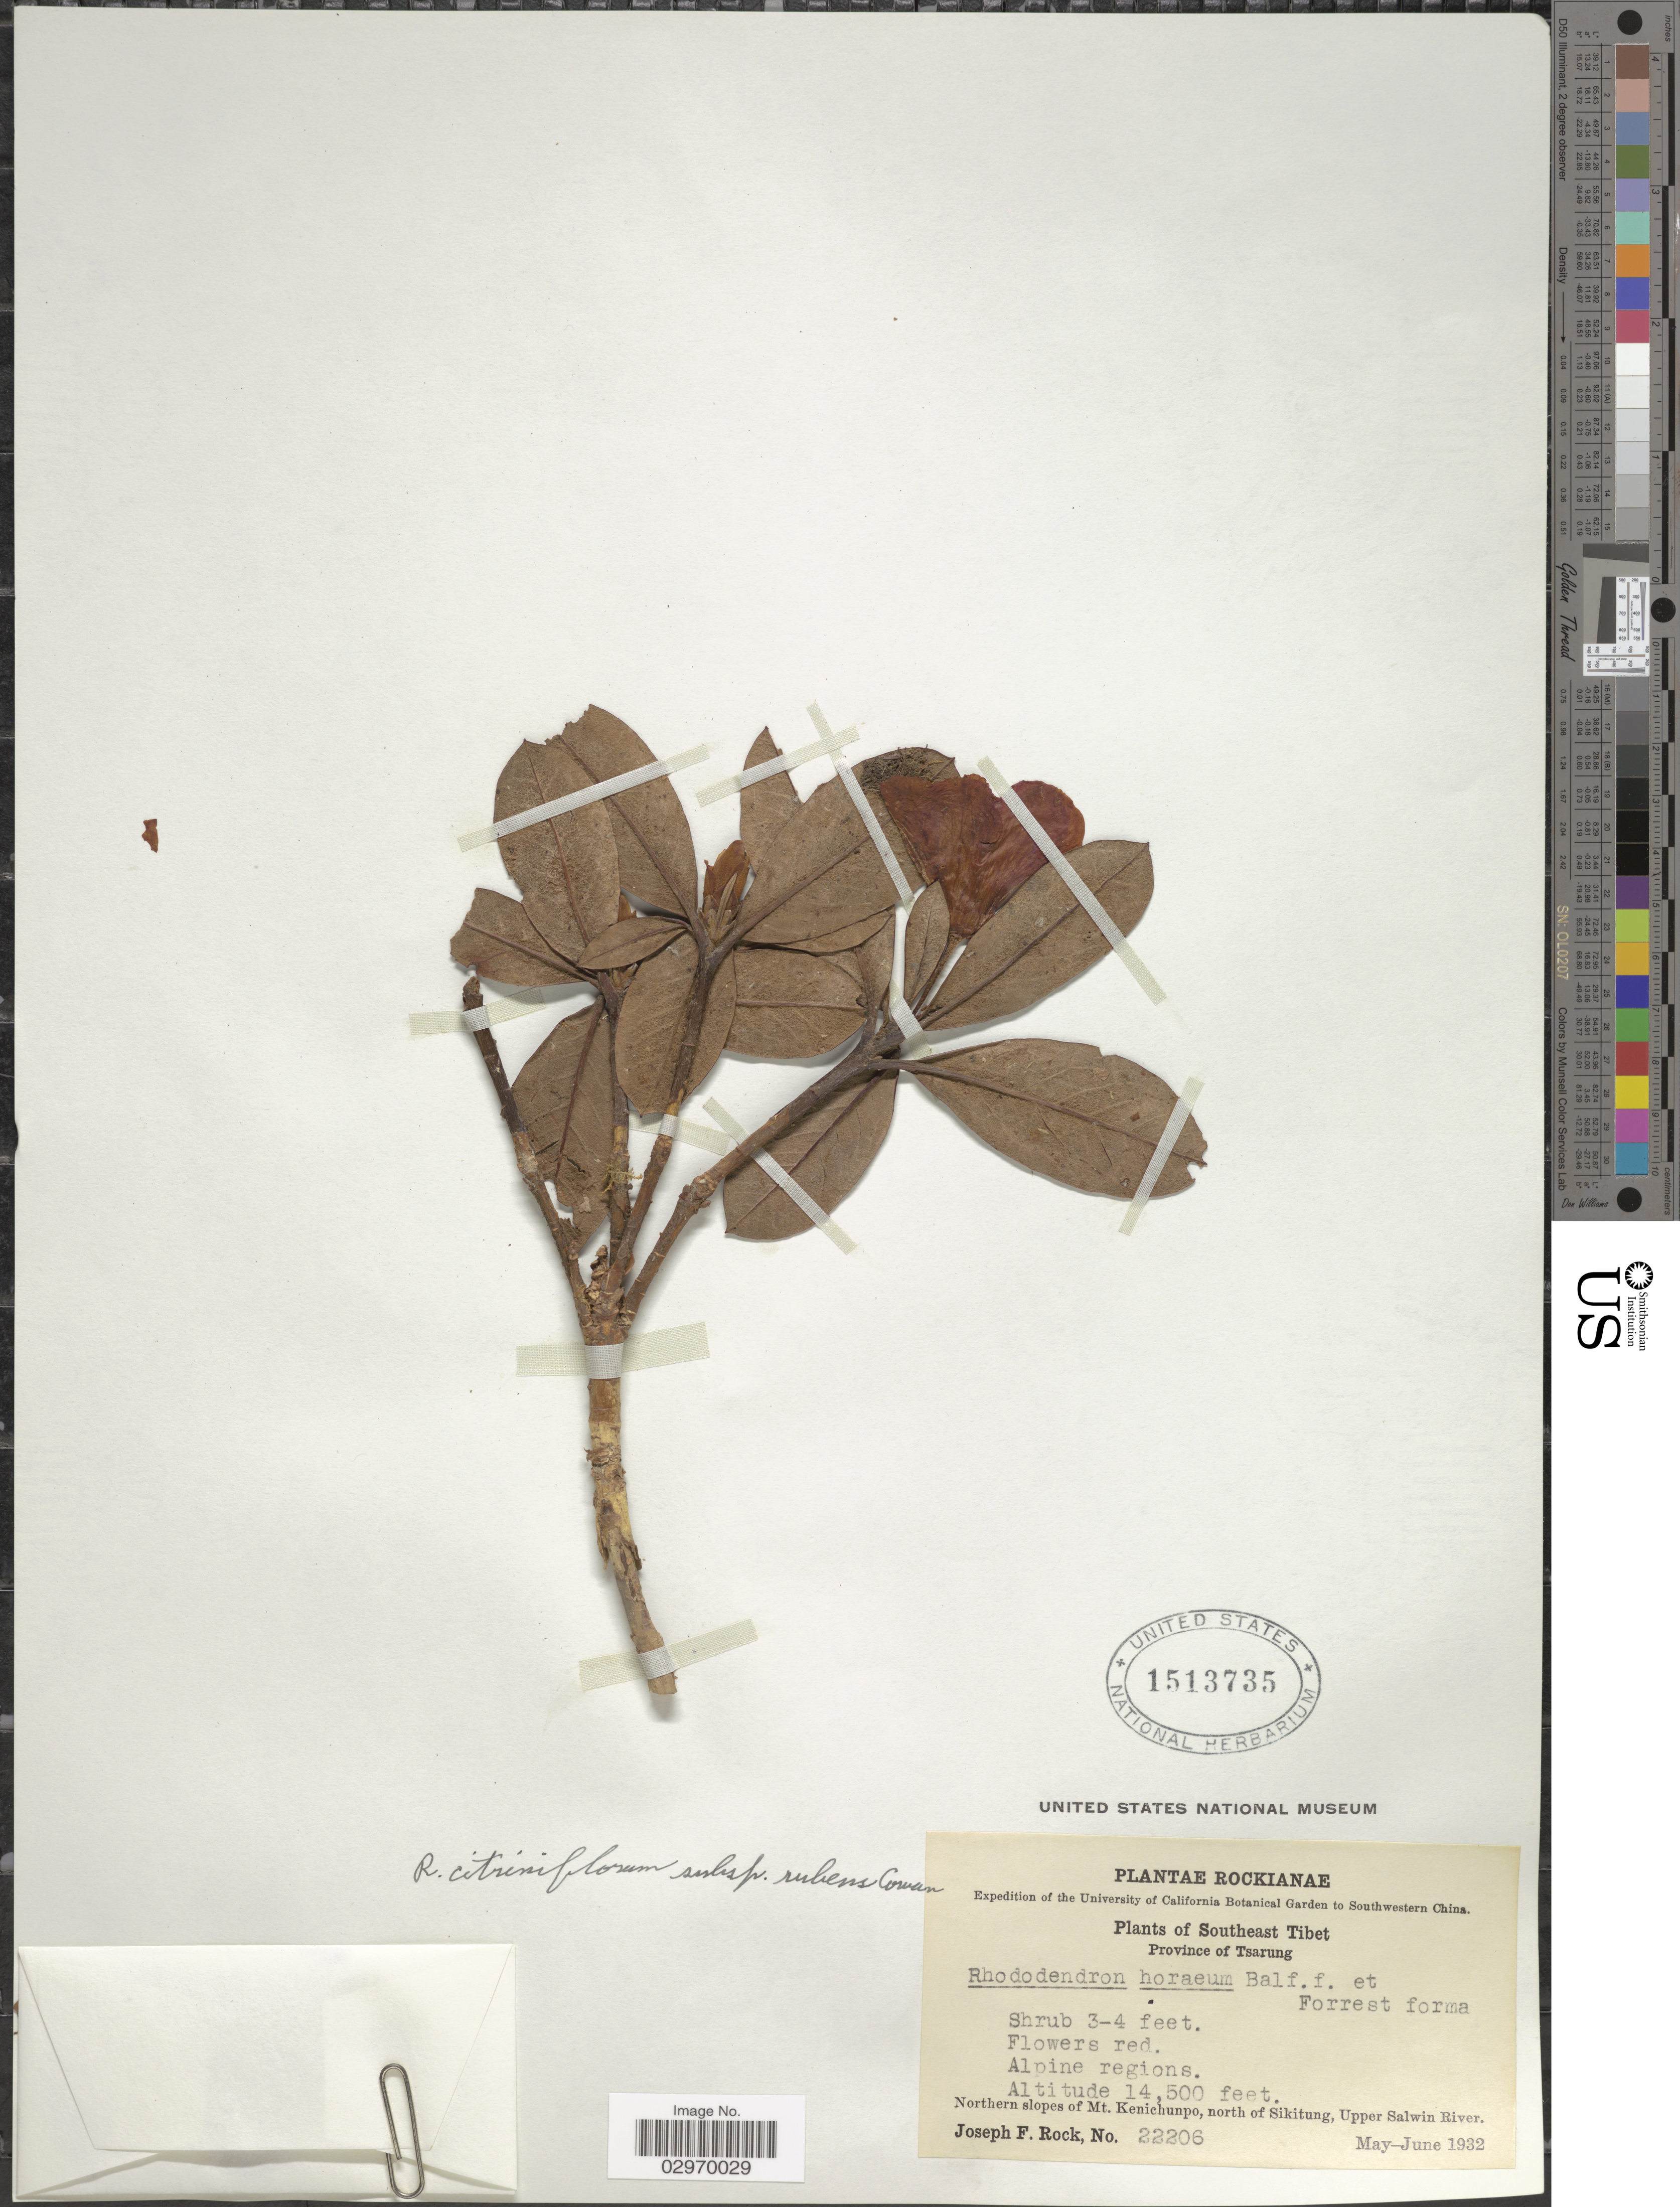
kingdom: Plantae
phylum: Tracheophyta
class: Magnoliopsida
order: Ericales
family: Ericaceae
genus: Rhododendron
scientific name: Rhododendron citriniflorum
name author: Balf. f. & Forrest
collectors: J. F. Rock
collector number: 22206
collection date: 1932-05/1932-06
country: China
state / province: Xizang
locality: Southwestern China. Southeast Tibet. Province of Tsarung. Alpine regions. Northern slopes of Mt. Kenichunpo, north of Sikitung, Upper Salwin River.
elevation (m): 4420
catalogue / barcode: US 1513735